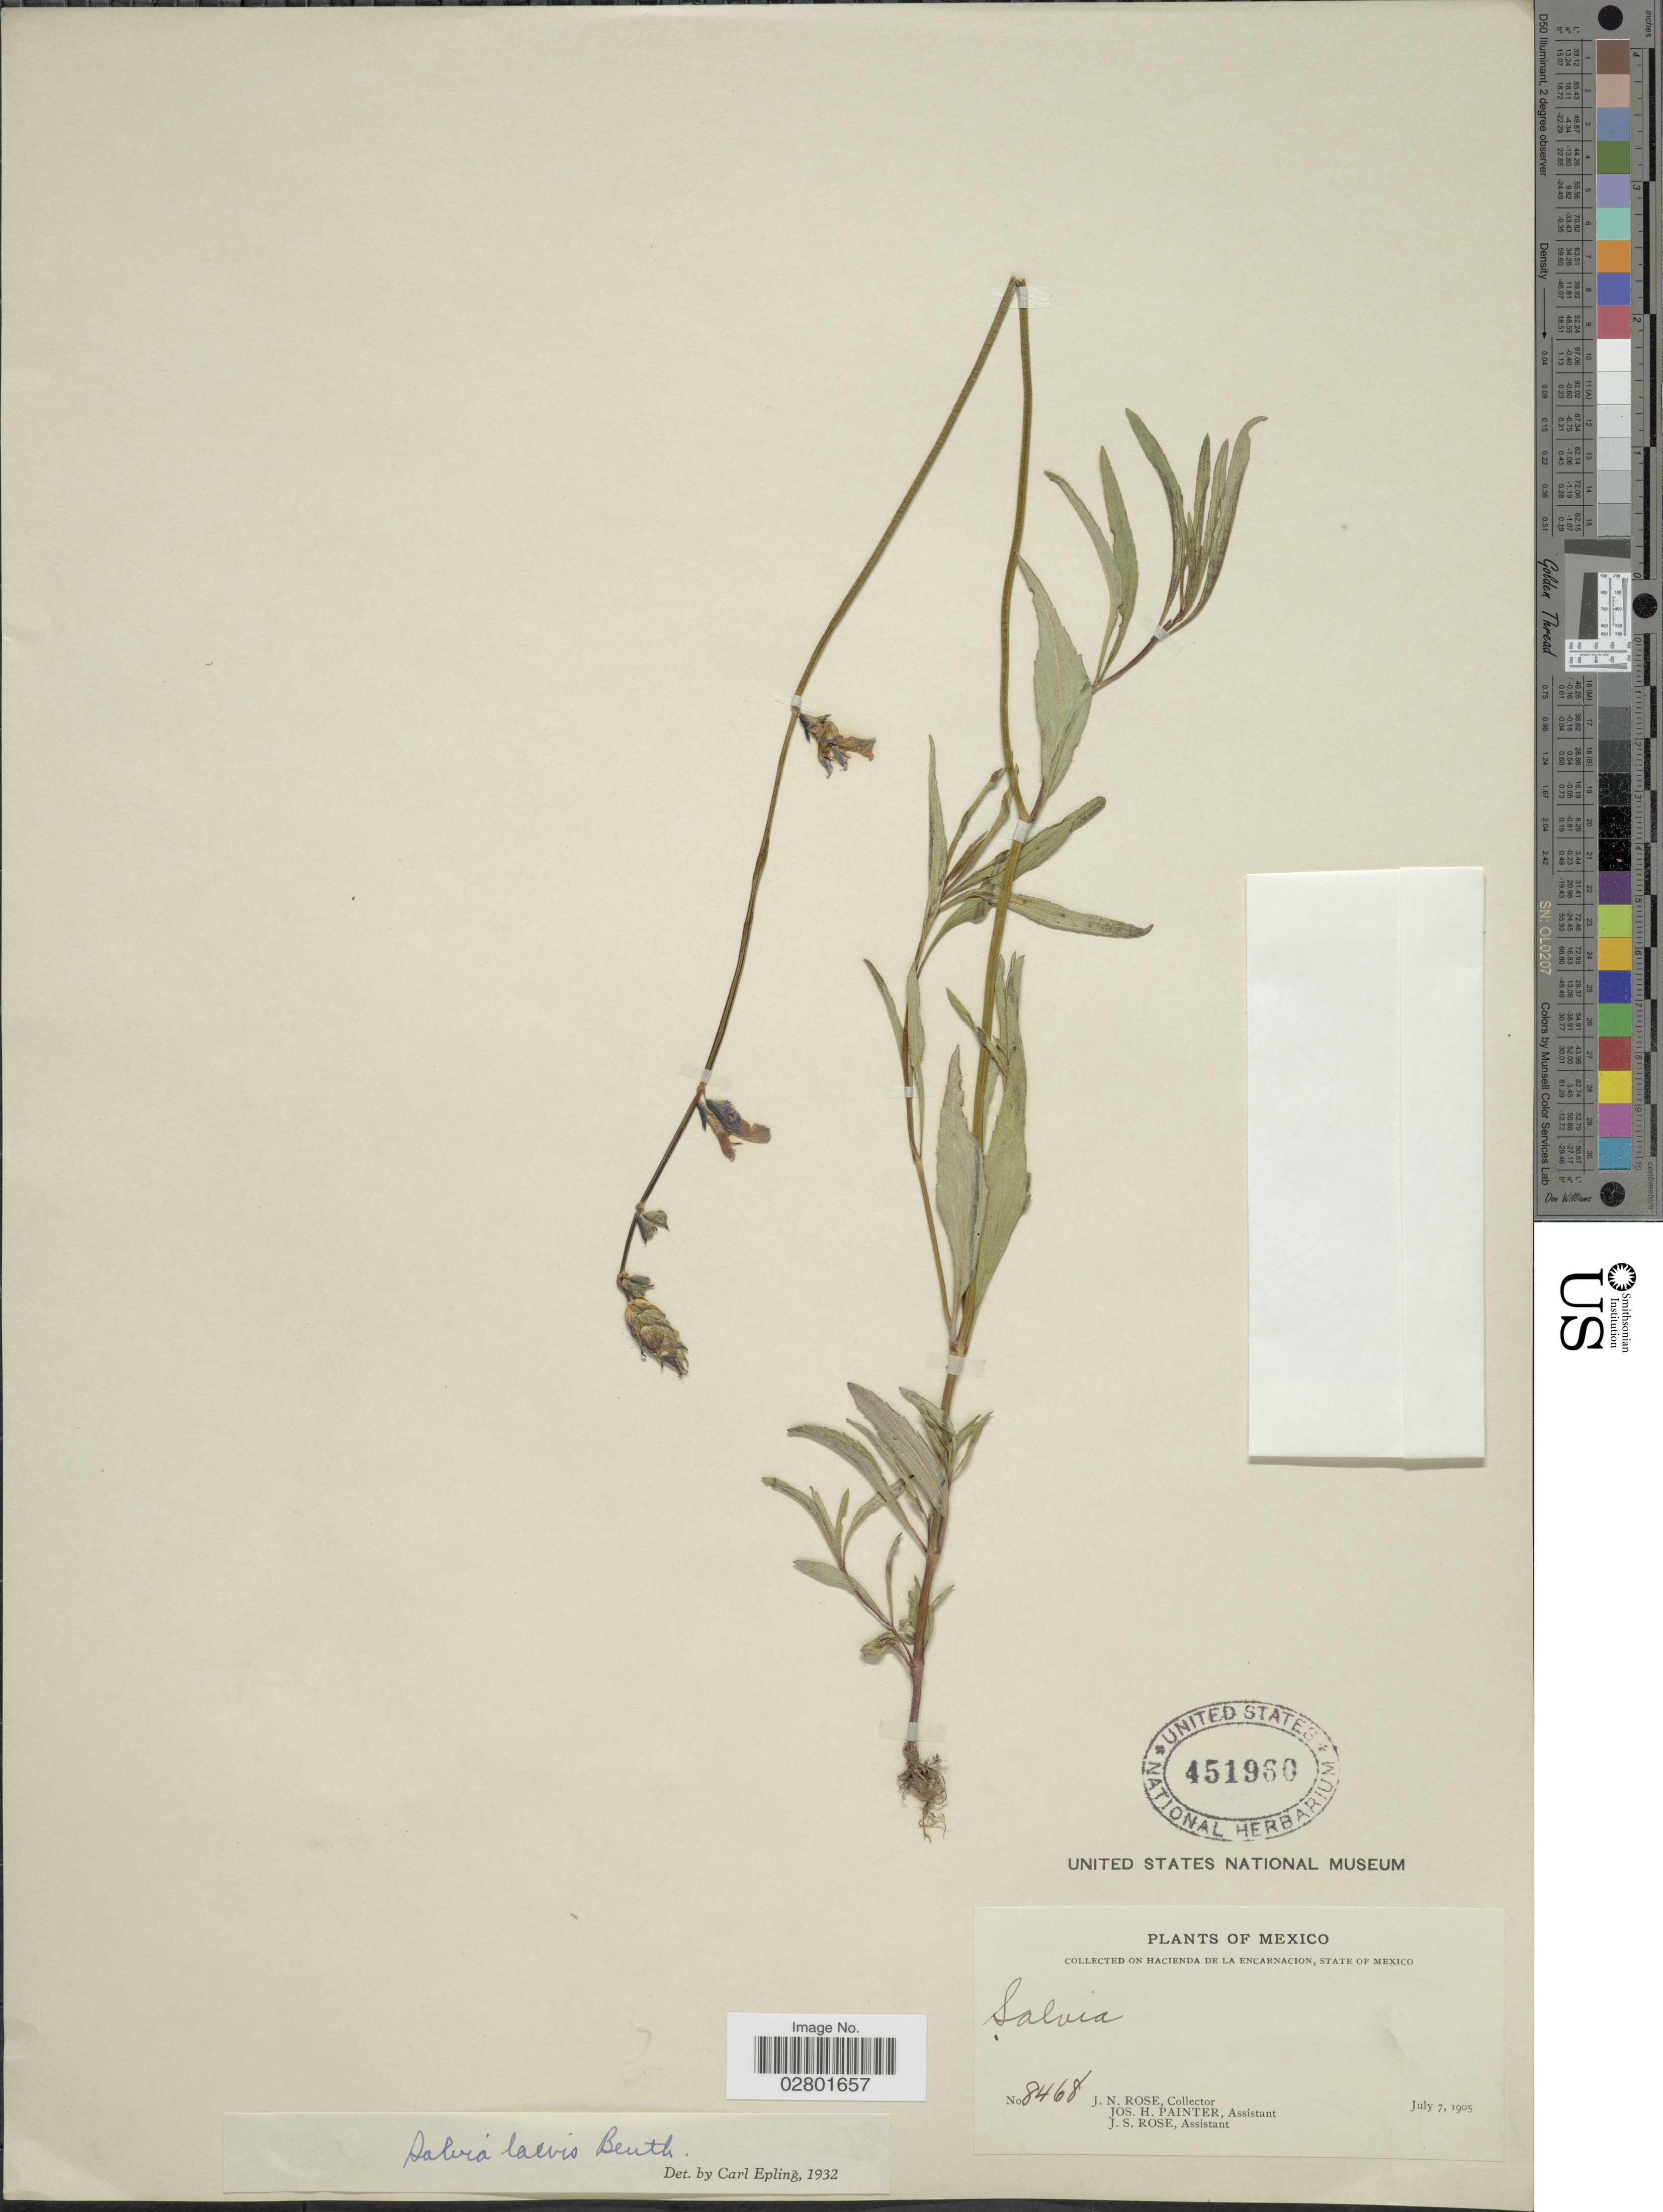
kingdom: Plantae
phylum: Tracheophyta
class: Magnoliopsida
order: Lamiales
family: Lamiaceae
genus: Salvia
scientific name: Salvia laevis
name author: Benth.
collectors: J. N. Rose, J. H. Painter & J. S. Rose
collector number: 8468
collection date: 1905-07-07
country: Mexico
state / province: México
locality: Hacienda de la Encarnacion.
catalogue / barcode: US 451960